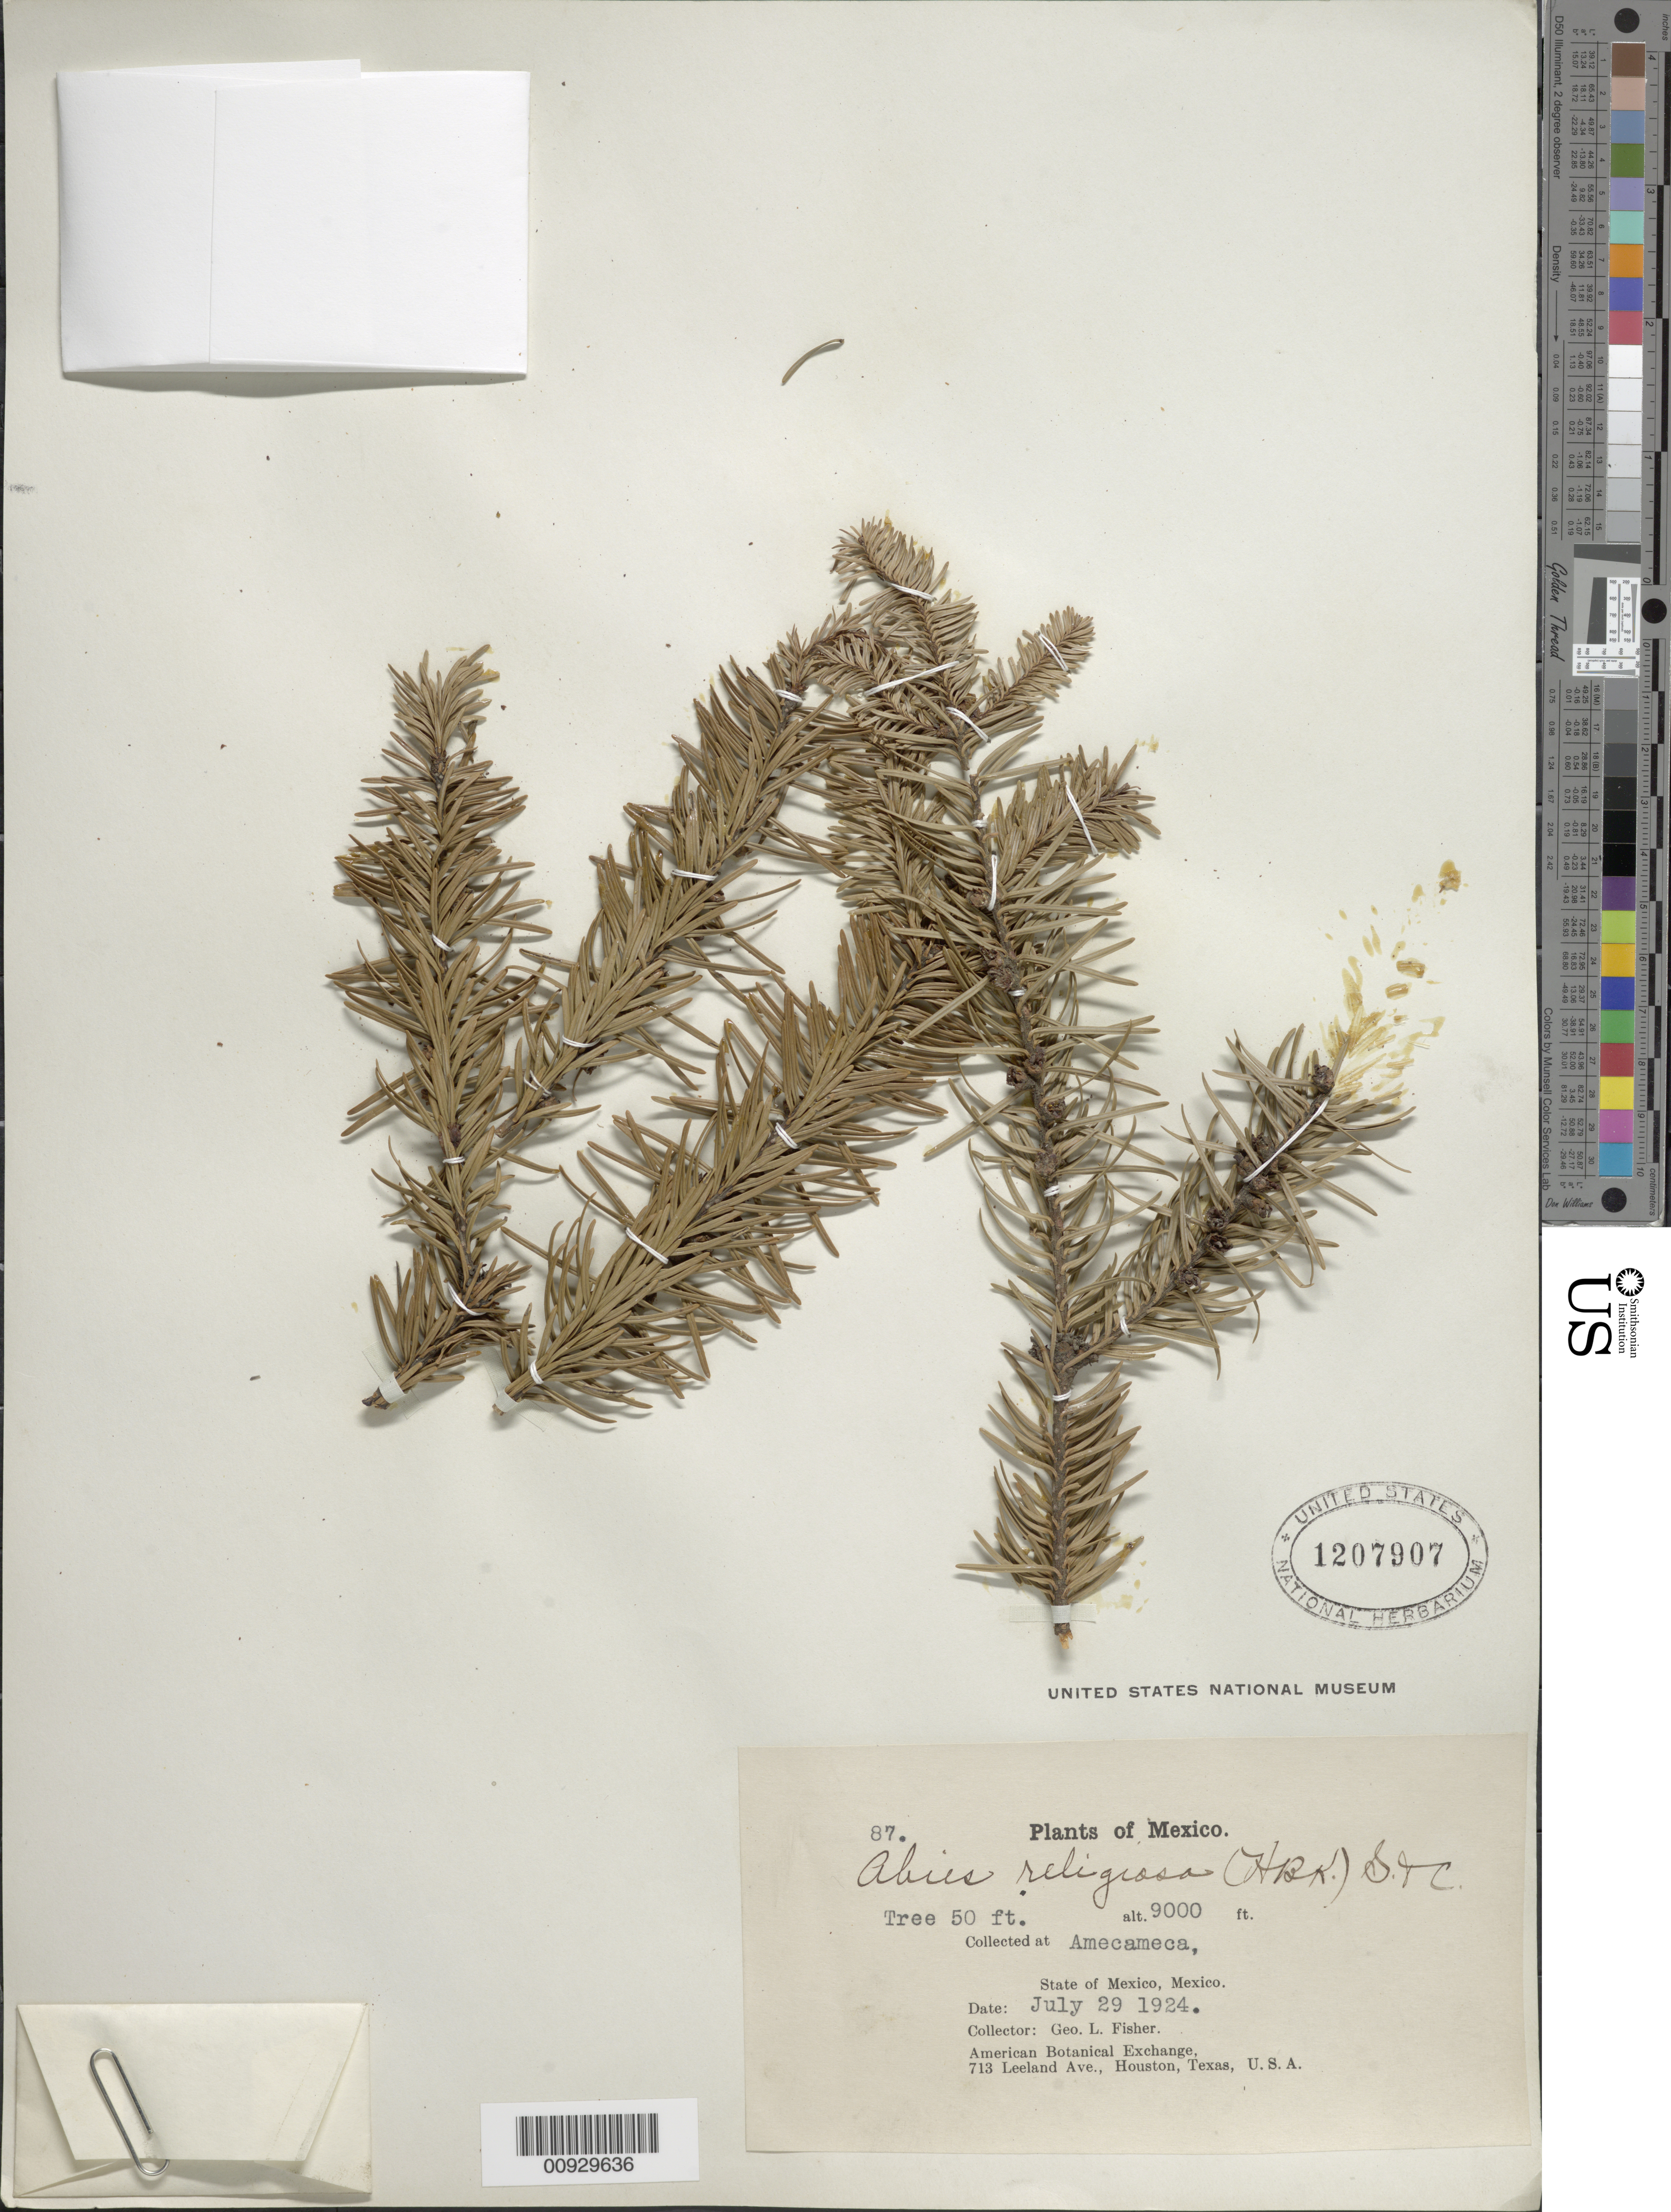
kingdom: Plantae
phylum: Tracheophyta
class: Pinopsida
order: Pinales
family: Pinaceae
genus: Abies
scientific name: Abies religiosa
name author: (Kunth) Schltdl. & Cham.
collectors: G. L. Fisher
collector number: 87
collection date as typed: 29 Jul 1924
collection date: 1924-07-29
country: Mexico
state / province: México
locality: Amecameca.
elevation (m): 2743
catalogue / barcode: US 1207907